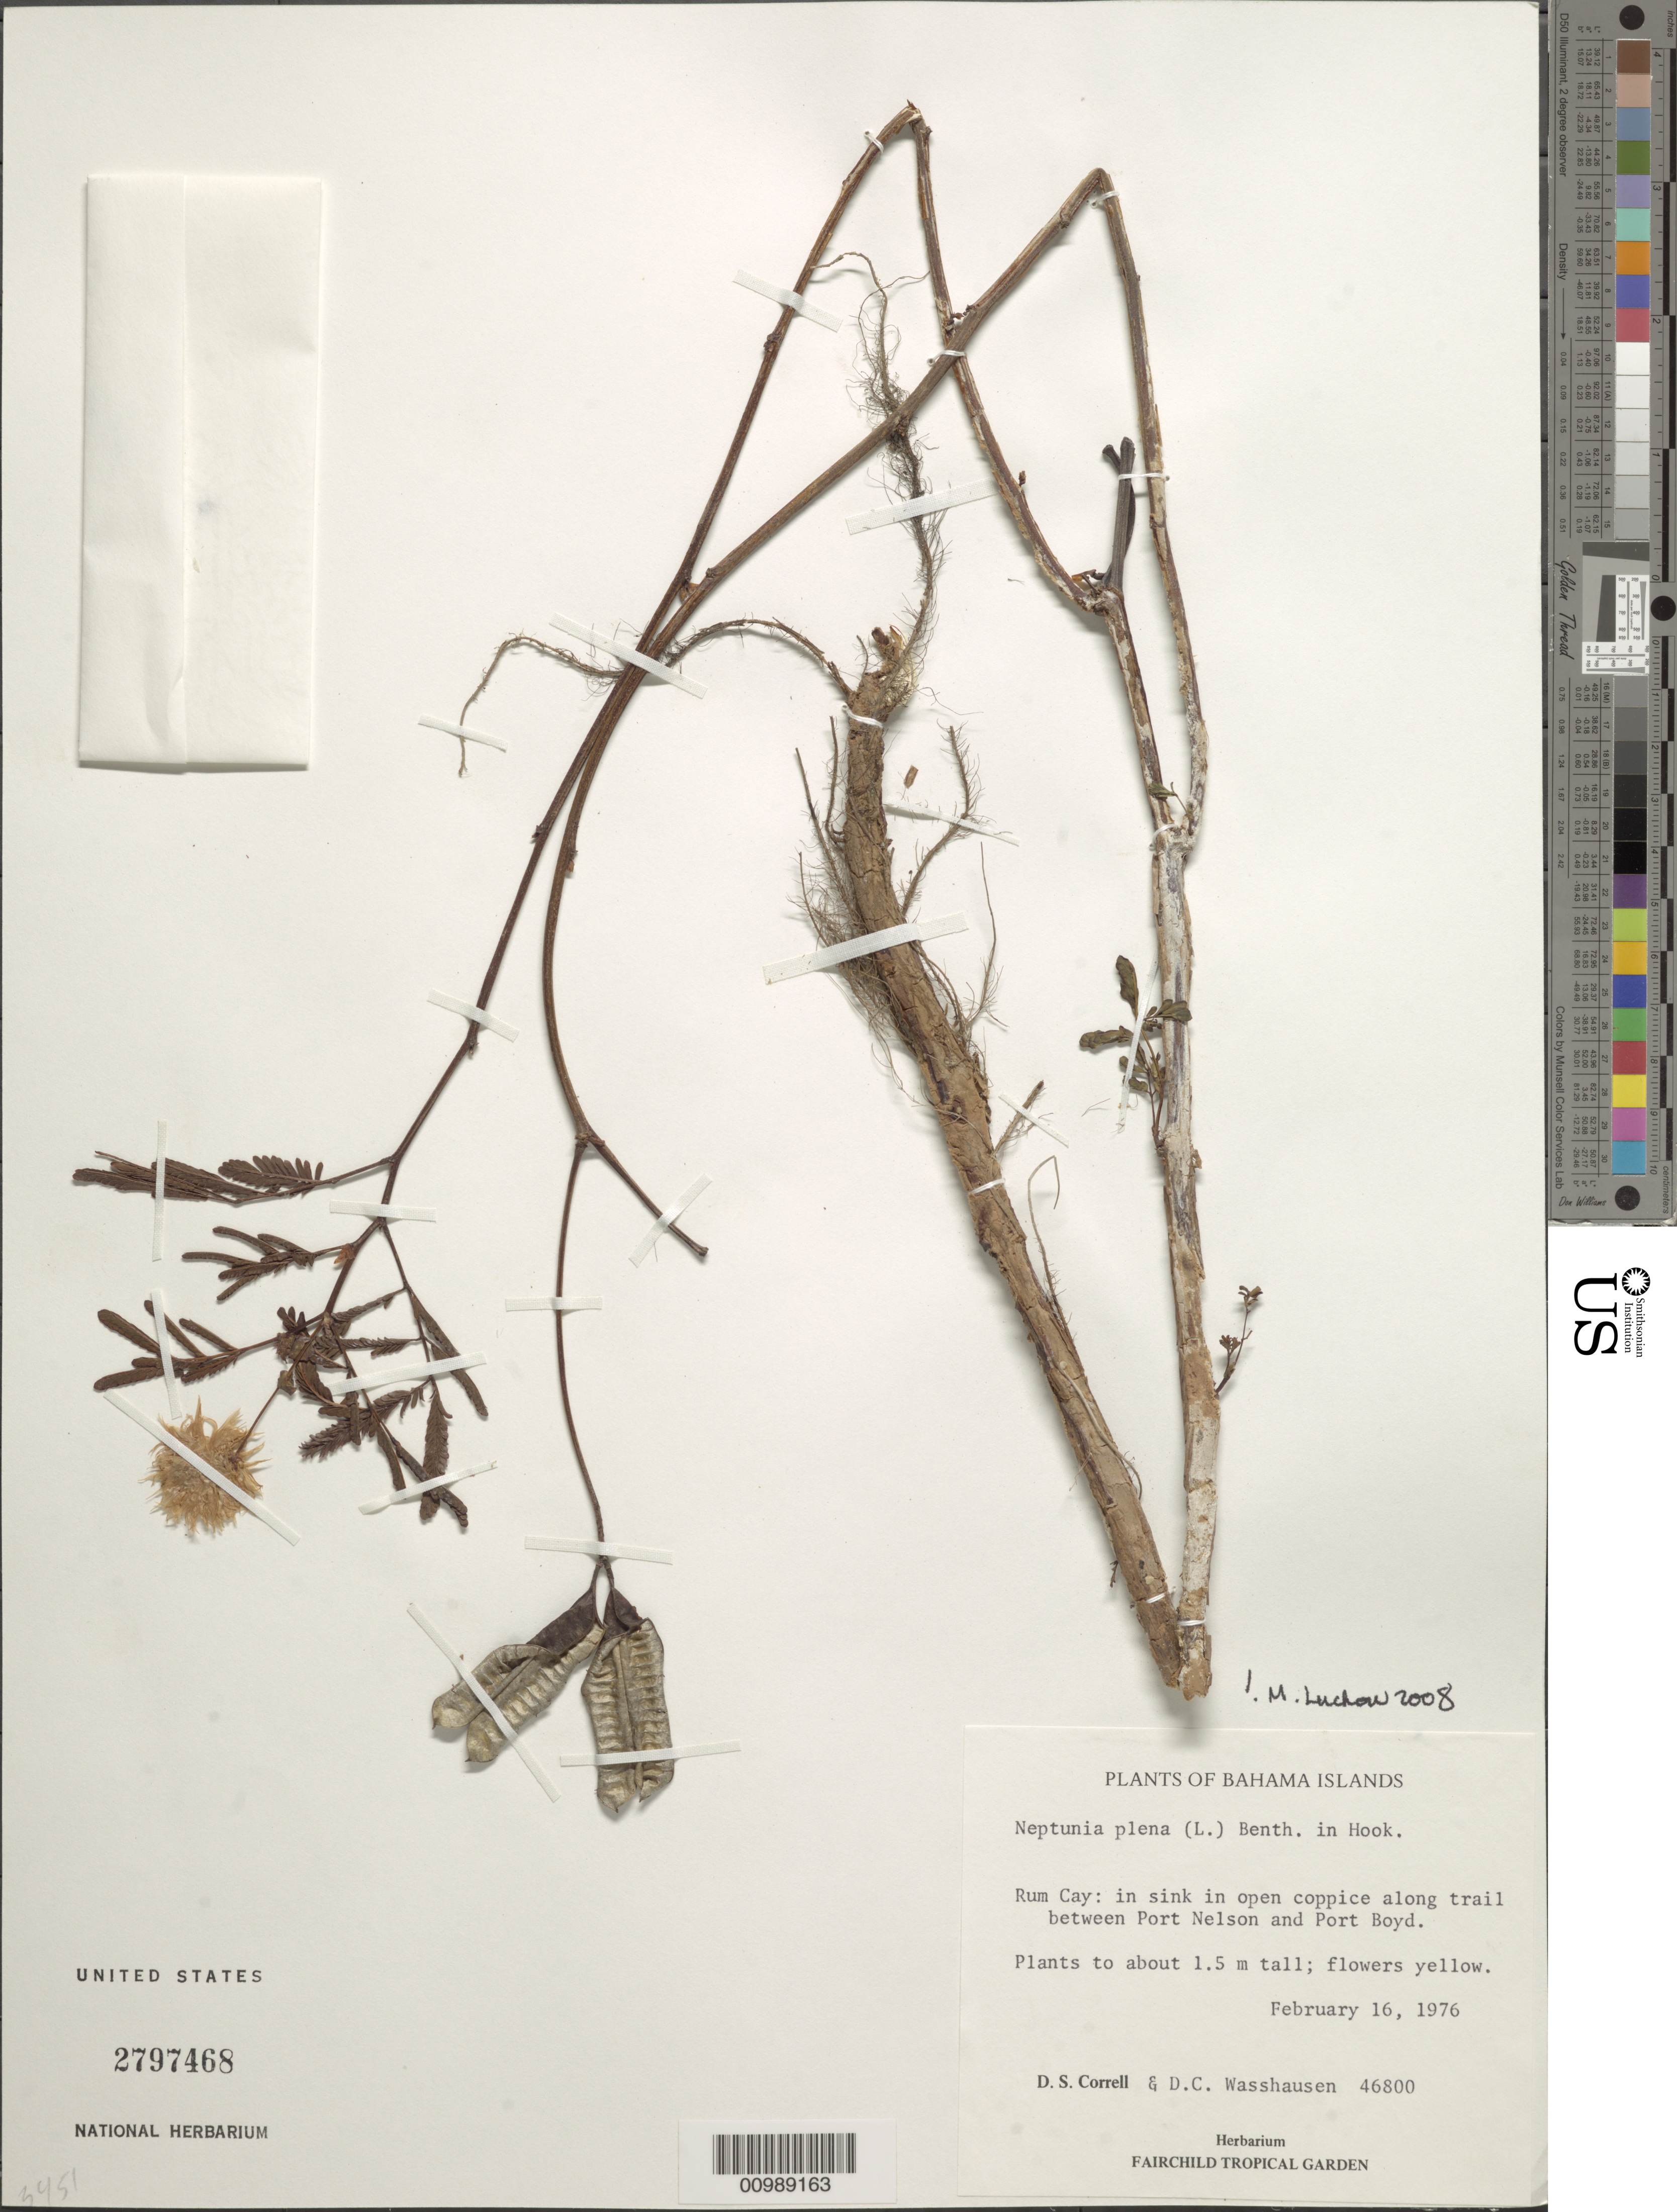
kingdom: Plantae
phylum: Tracheophyta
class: Magnoliopsida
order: Fabales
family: Fabaceae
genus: Neptunia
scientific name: Neptunia plena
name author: (L.) Benth.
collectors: D. S. Correll & D. C. Wasshausen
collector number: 46800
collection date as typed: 16 Feb 1976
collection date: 1976-02-16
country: Bahamas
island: Rum Cay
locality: In sink in open coppice along trail between Port Nelson and Port Boyd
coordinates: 0 N, 0 E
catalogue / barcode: US 2797468